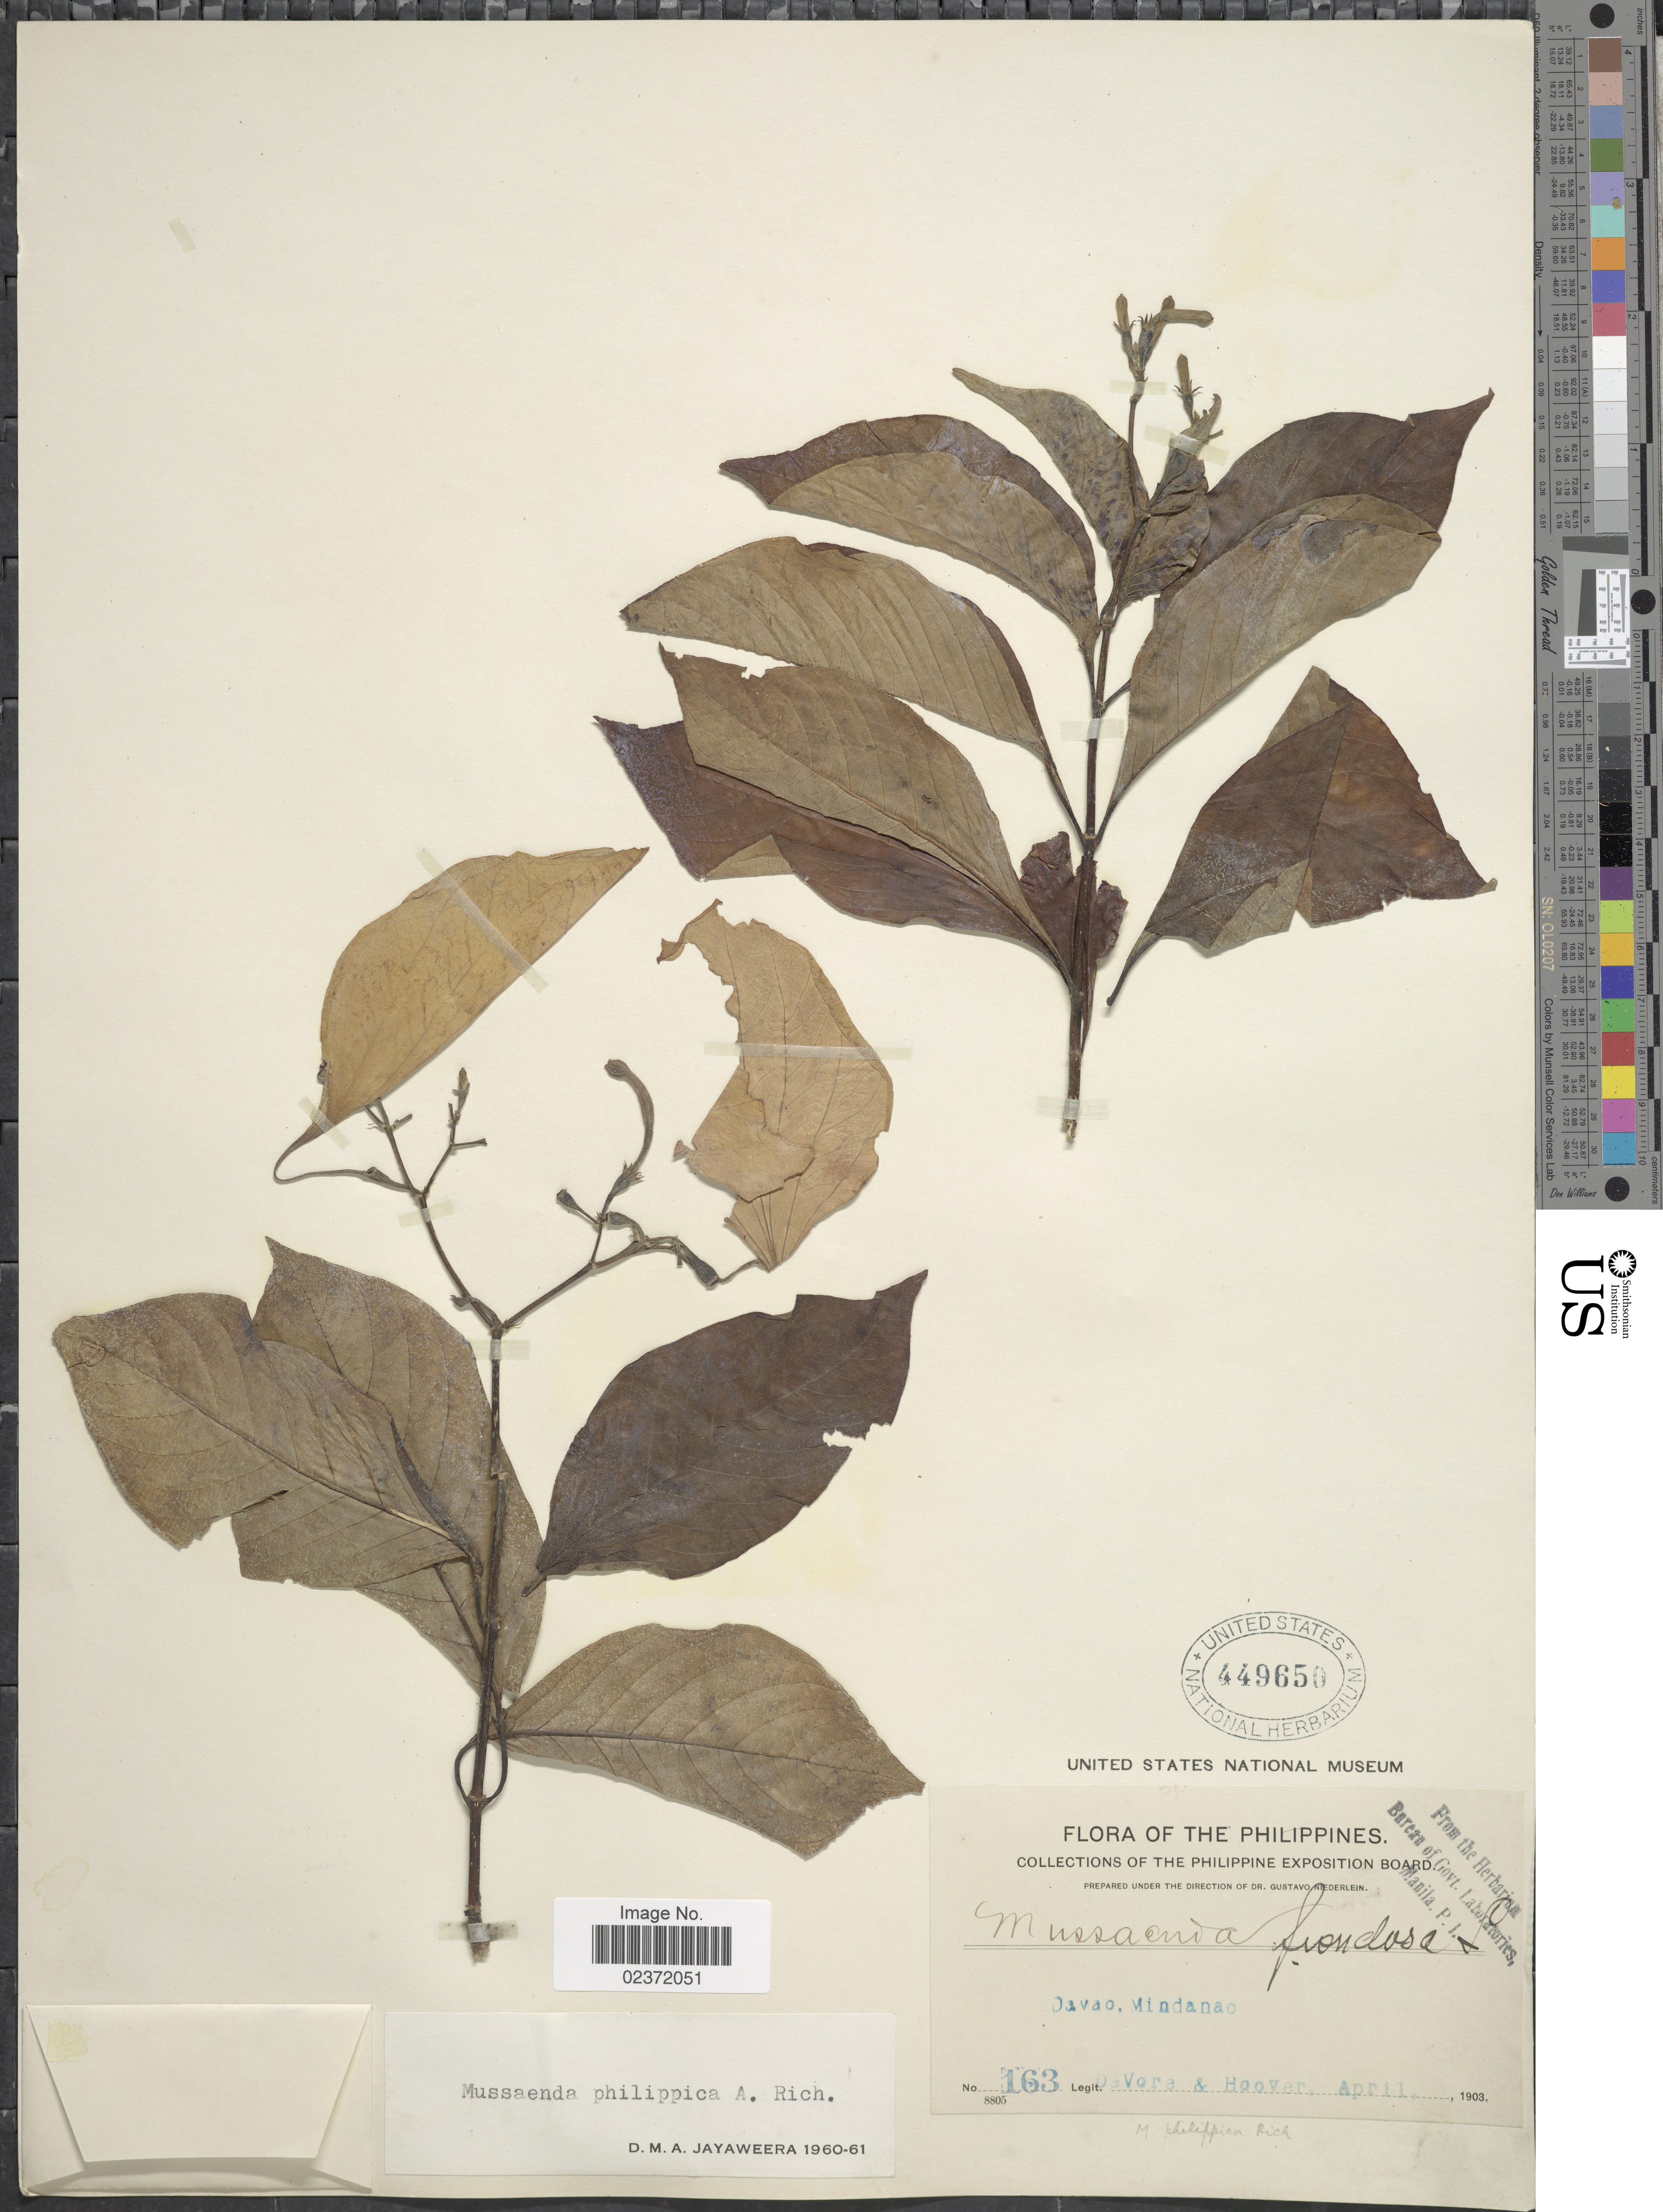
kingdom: Plantae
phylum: Tracheophyta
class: Magnoliopsida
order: Gentianales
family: Rubiaceae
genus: Mussaenda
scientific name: Mussaenda philippica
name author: A. Rich.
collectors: -. DeVore & -- Hoover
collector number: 163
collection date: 1903-04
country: Philippines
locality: Davao, Mindanao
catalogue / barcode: US 449650